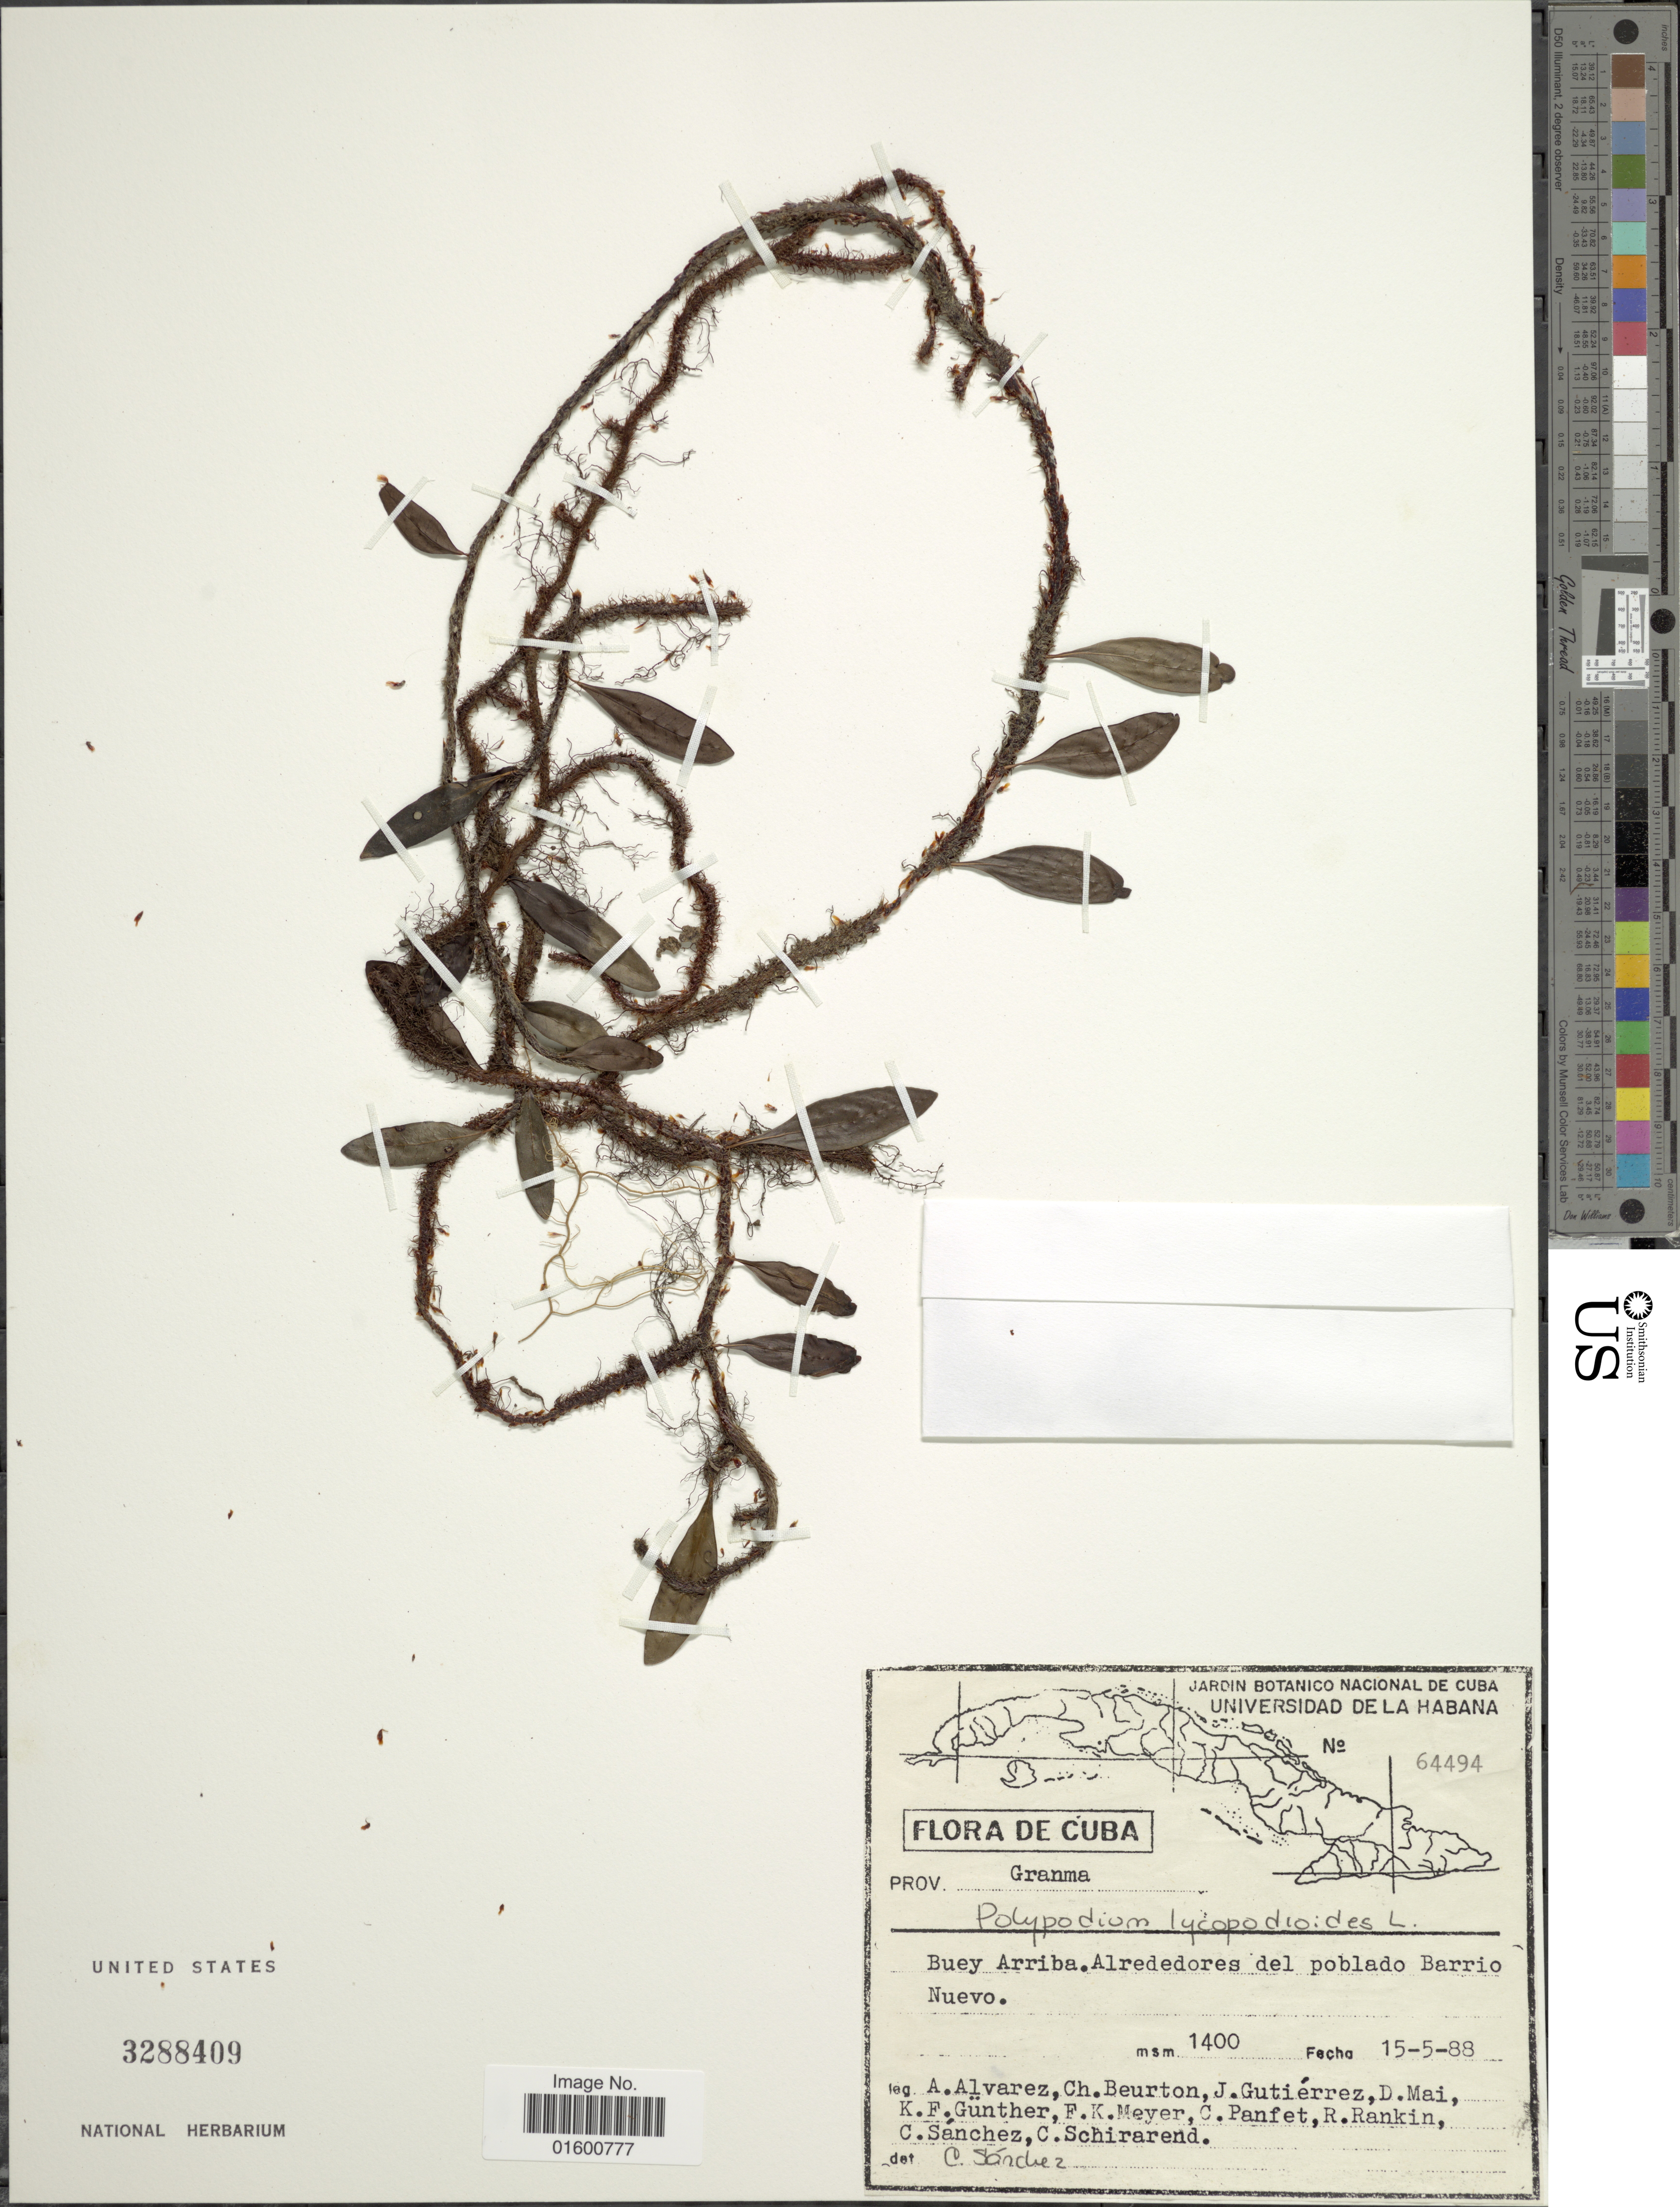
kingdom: Plantae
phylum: Tracheophyta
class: Polypodiopsida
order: Polypodiales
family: Polypodiaceae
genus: Microgramma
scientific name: Microgramma lycopodioides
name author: (L.) Copel.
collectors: A. Alvarez, C. Beurton, J. Gutiérrez, D. H. Mai & et al.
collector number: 64494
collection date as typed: Transcribed d/m/y: 15/5/88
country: Cuba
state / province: Granma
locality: Prov. Granma, Buey Arriba, Alrededores del poblado Barrio Nuevo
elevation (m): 1400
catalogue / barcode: US 3288409